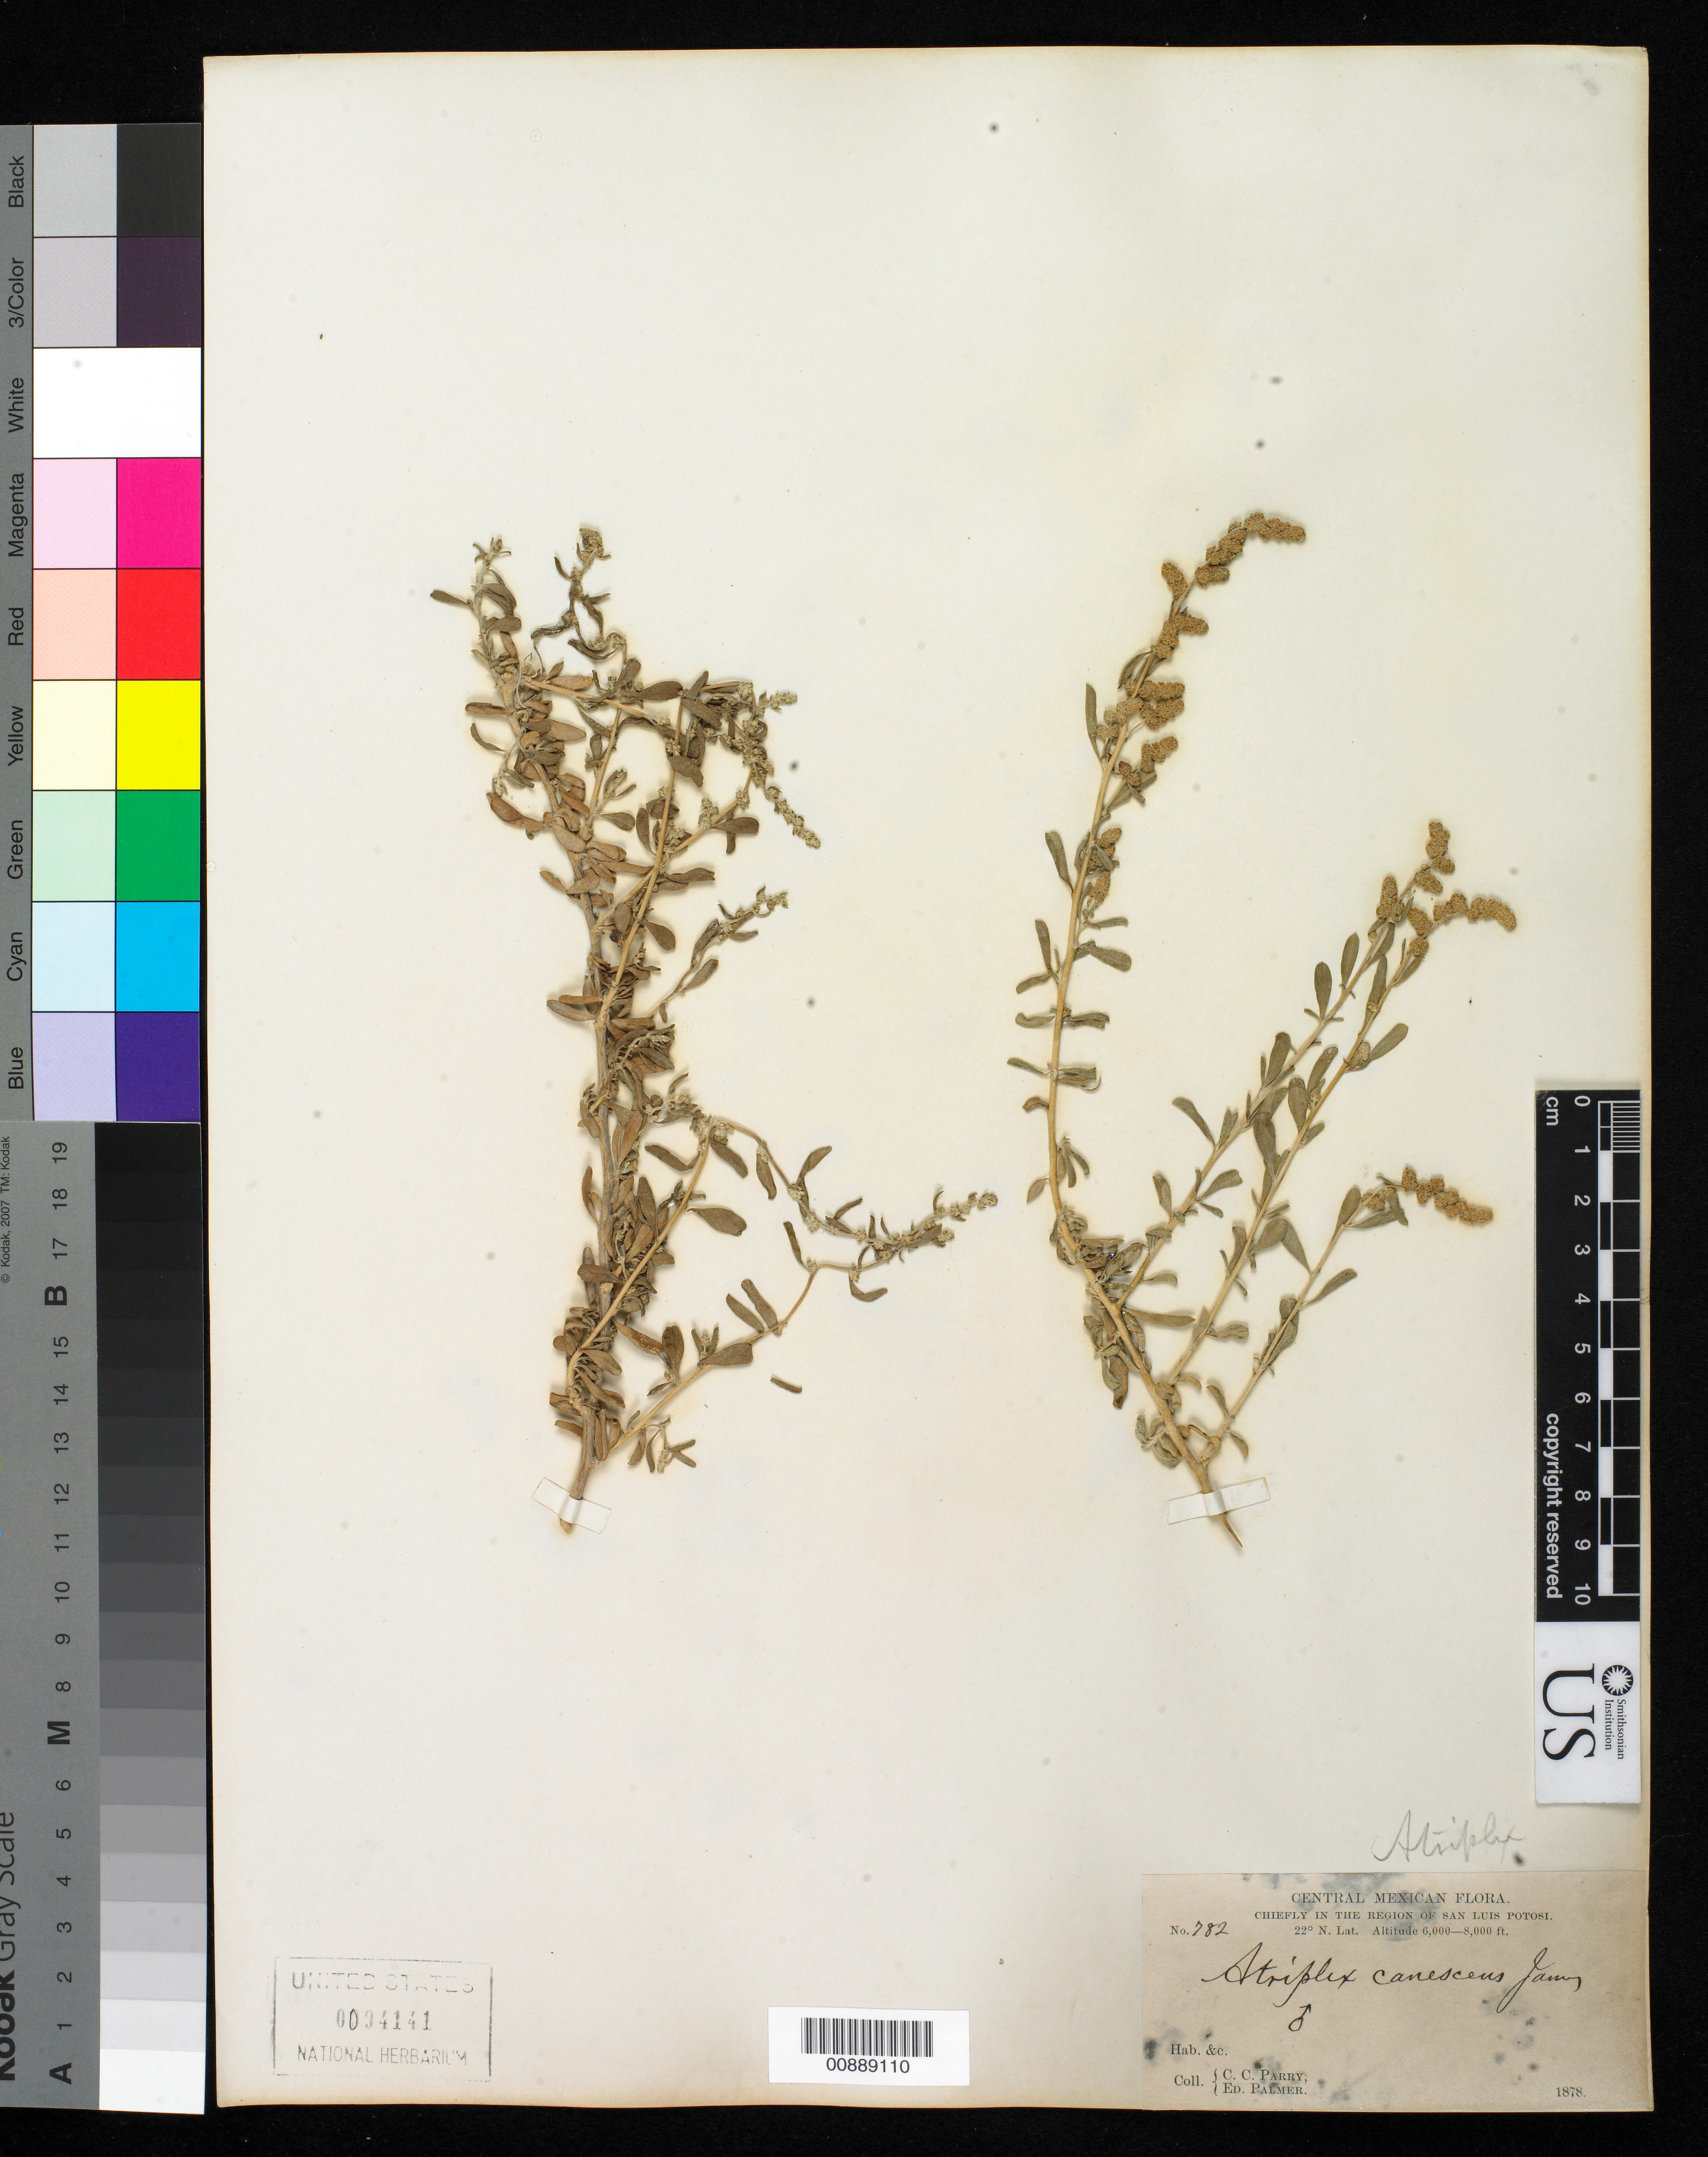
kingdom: Plantae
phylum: Tracheophyta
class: Magnoliopsida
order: Caryophyllales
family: Amaranthaceae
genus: Atriplex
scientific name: Atriplex canescens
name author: (Pursh) Nutt.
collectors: C. C. Parry & E. Palmer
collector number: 782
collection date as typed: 1878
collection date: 1878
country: Mexico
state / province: San Luis Potosí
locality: Chiefly in the region of San Luis Potosí.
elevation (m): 1829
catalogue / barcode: US 94141